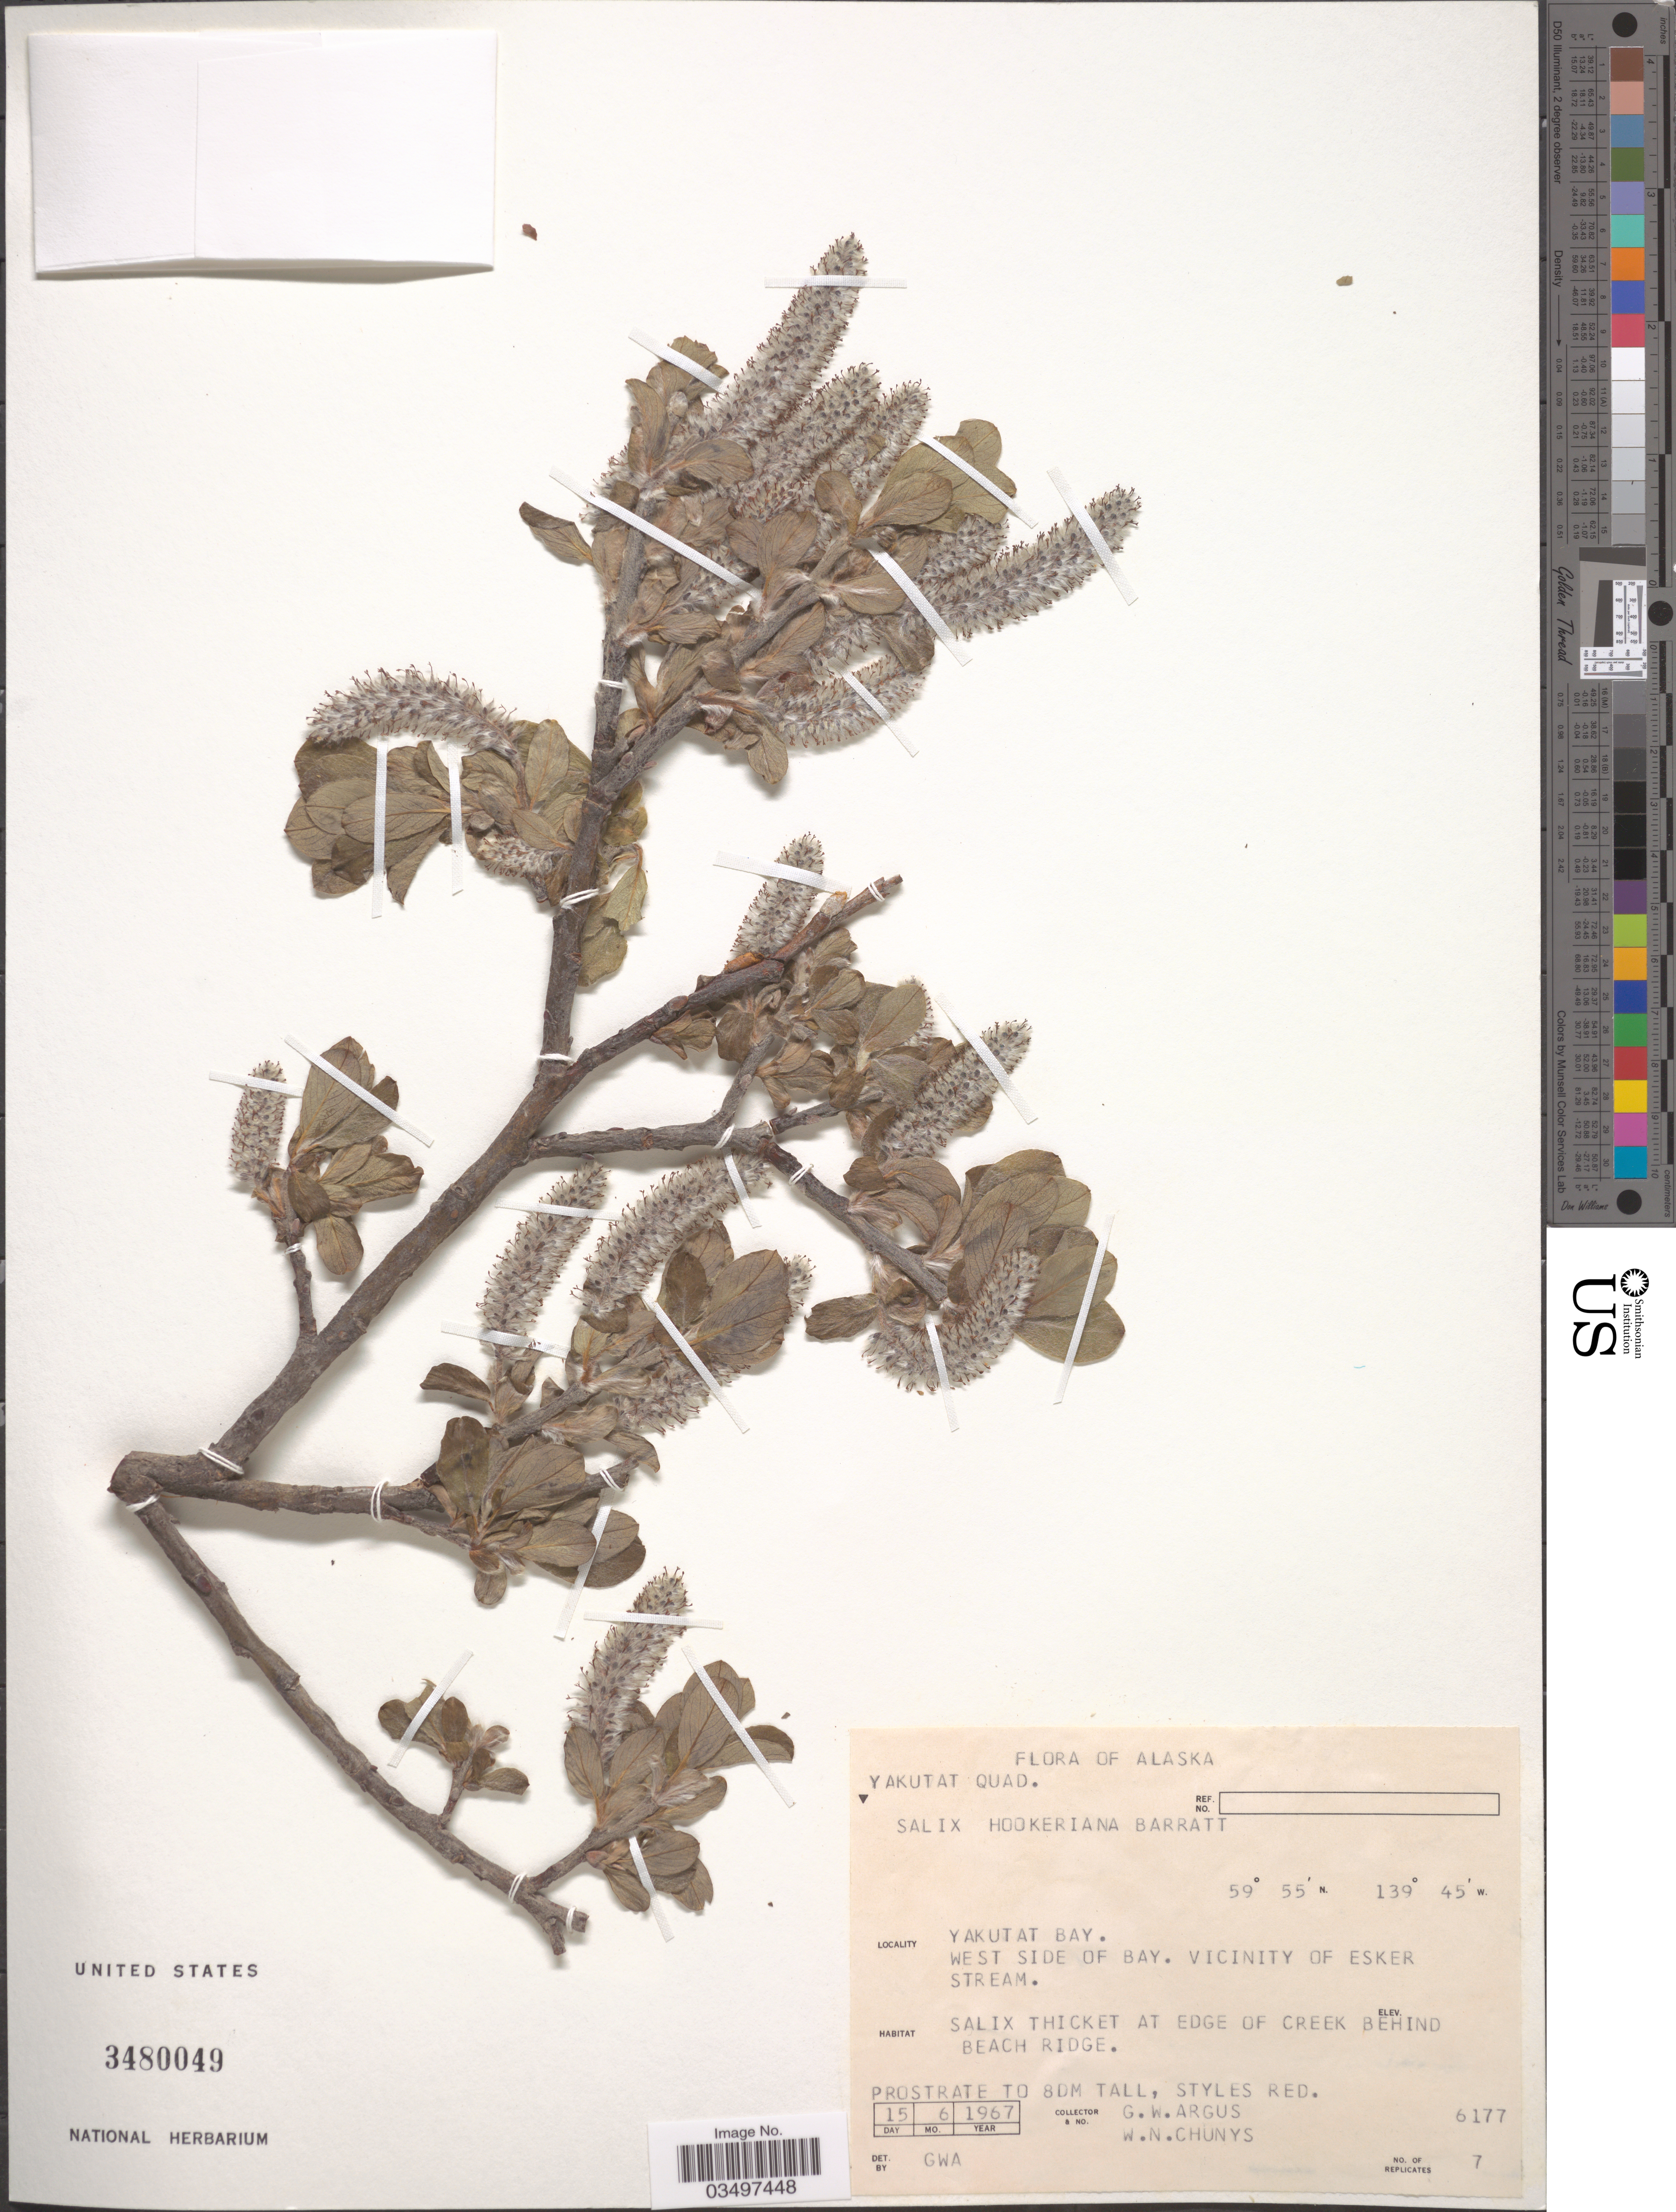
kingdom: Plantae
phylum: Tracheophyta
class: Magnoliopsida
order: Malpighiales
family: Salicaceae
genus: Salix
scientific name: Salix hookeriana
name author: Barratt ex Hook.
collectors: G. W. Argus & W. Chunys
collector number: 6177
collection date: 1967-06-15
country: United States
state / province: Alaska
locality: Yakutat Bay. West side of Bay. Vicinity of Esker Stream.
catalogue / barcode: US 3480049